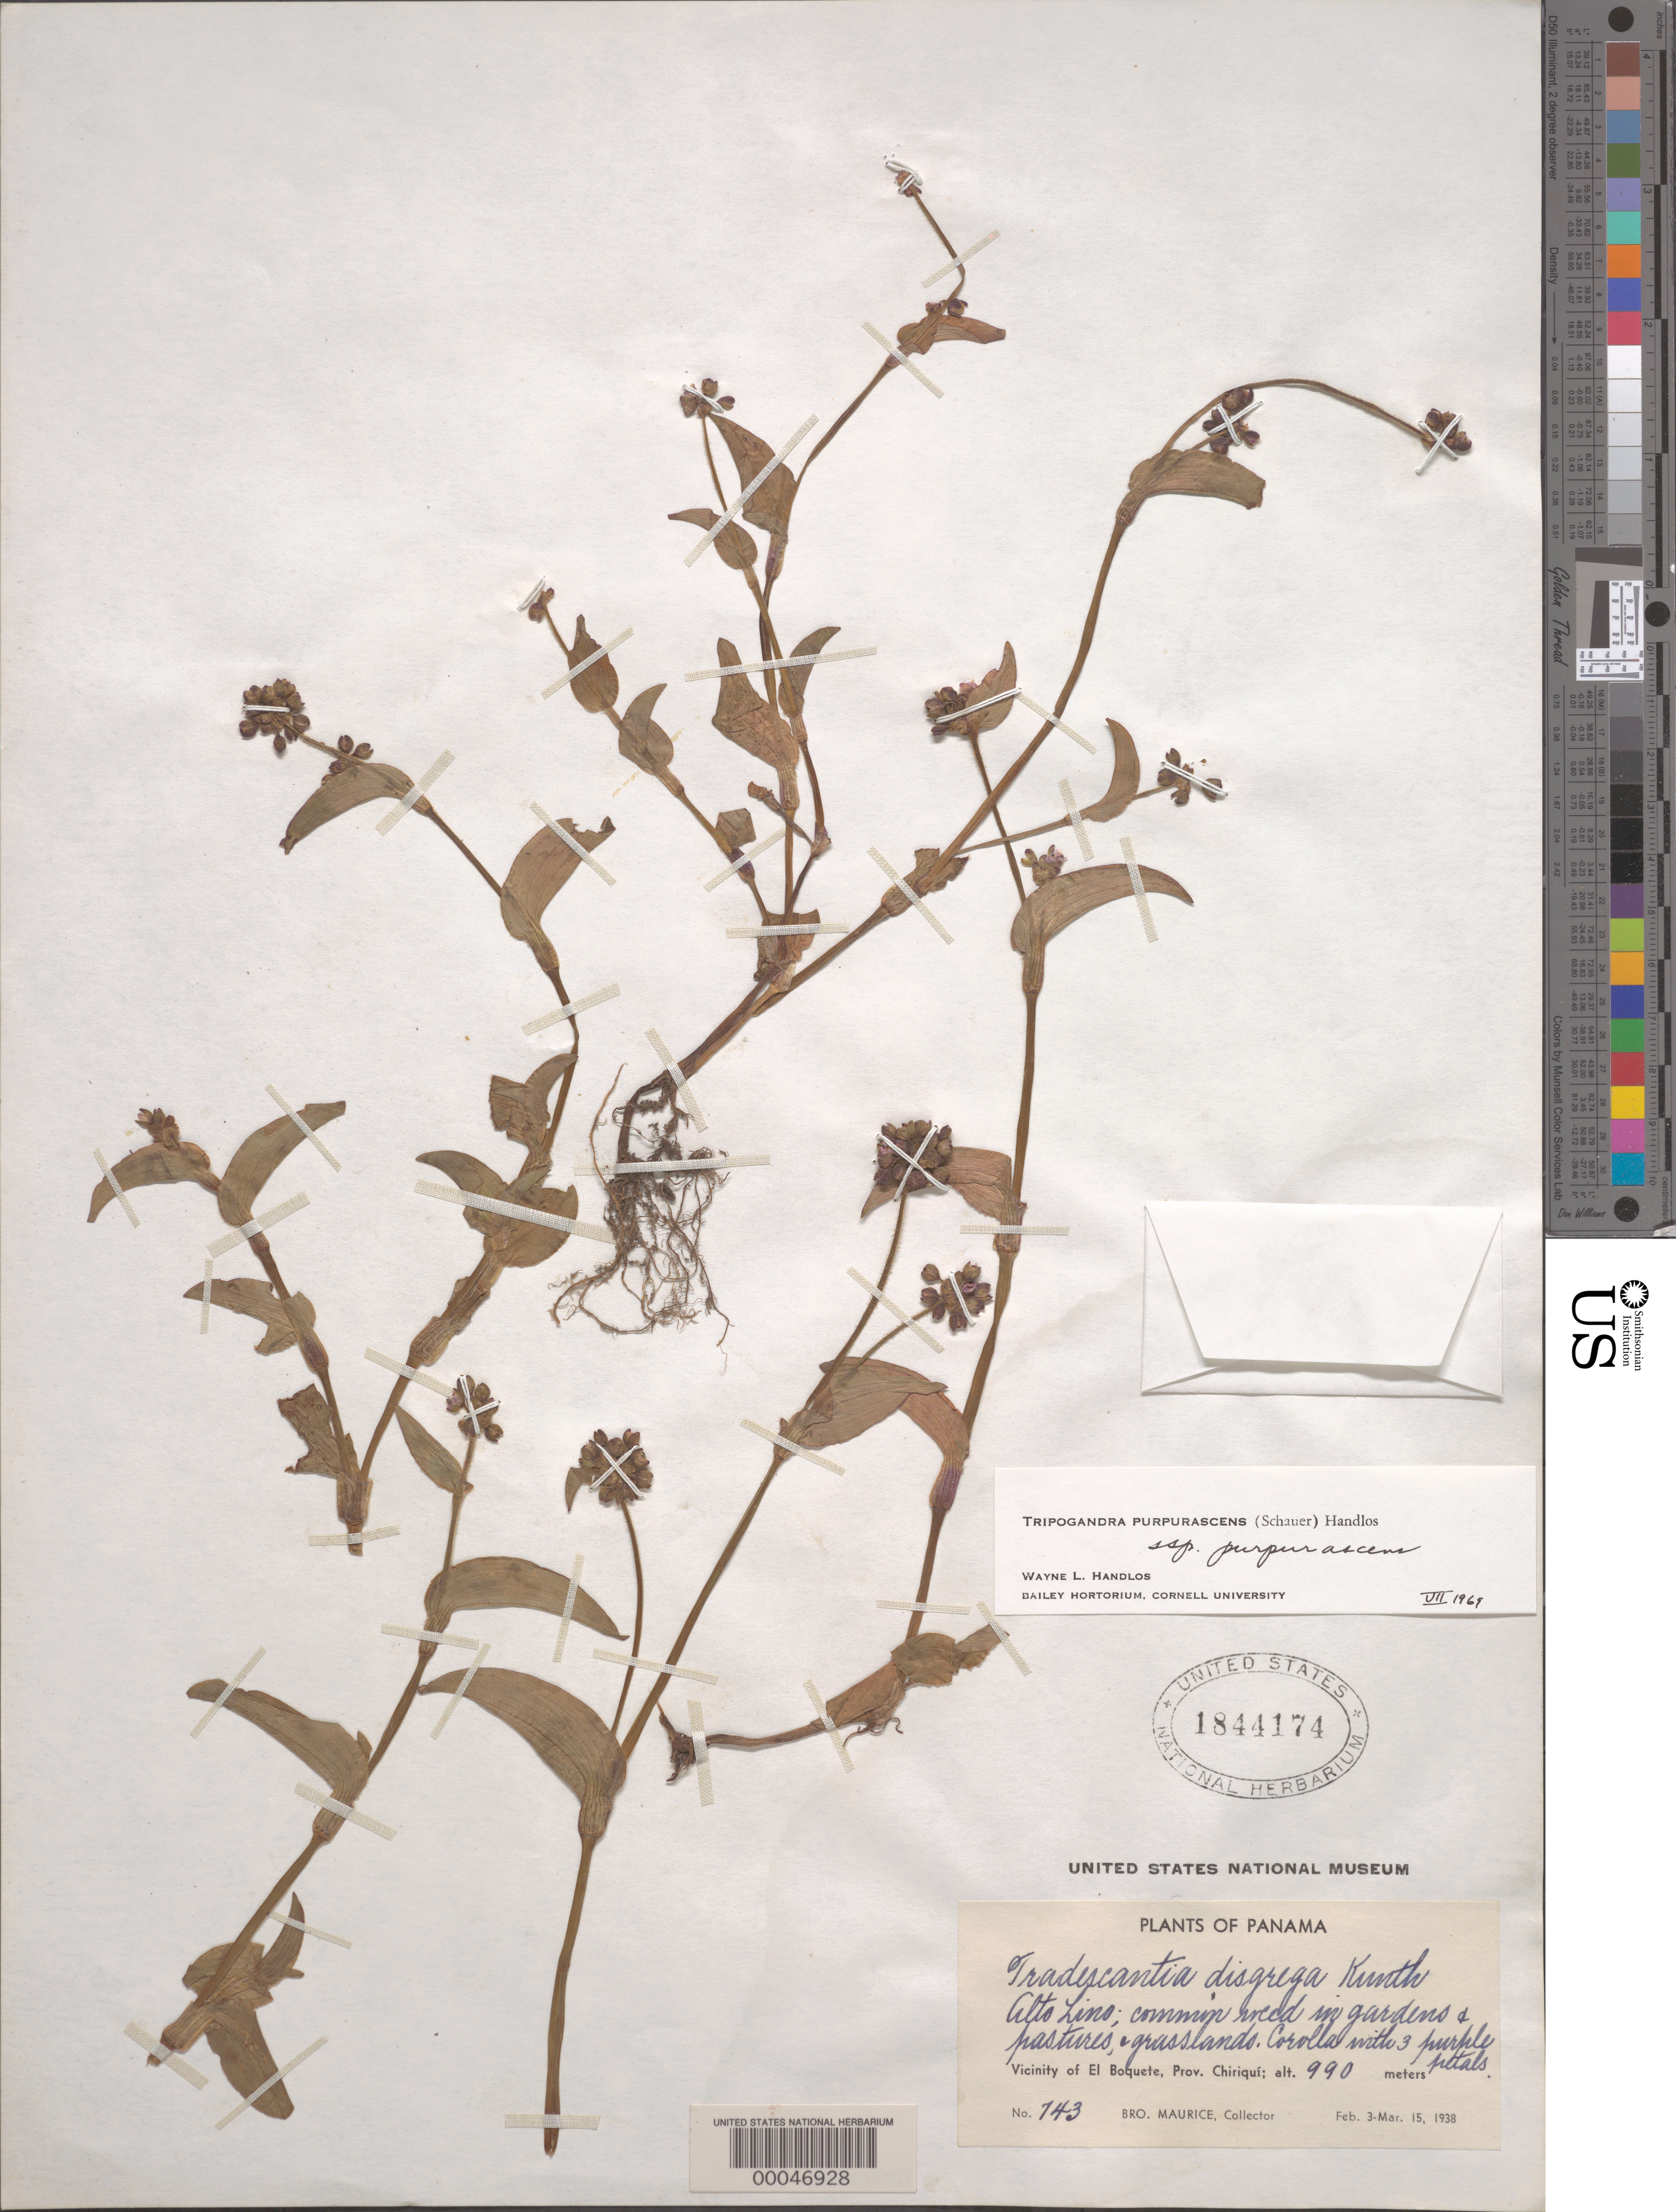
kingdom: Plantae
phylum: Tracheophyta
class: Liliopsida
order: Commelinales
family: Commelinaceae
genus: Tripogandra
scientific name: Tripogandra purpurascens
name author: (S. Schauer) Handlos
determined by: Handlos, W. L.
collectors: B. Maurice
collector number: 743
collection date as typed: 03 Feb 1938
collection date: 1938-02-03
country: Panama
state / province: Chiriquí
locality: El bouete, Alto Lino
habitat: Grasslands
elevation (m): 990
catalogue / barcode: US 1844174